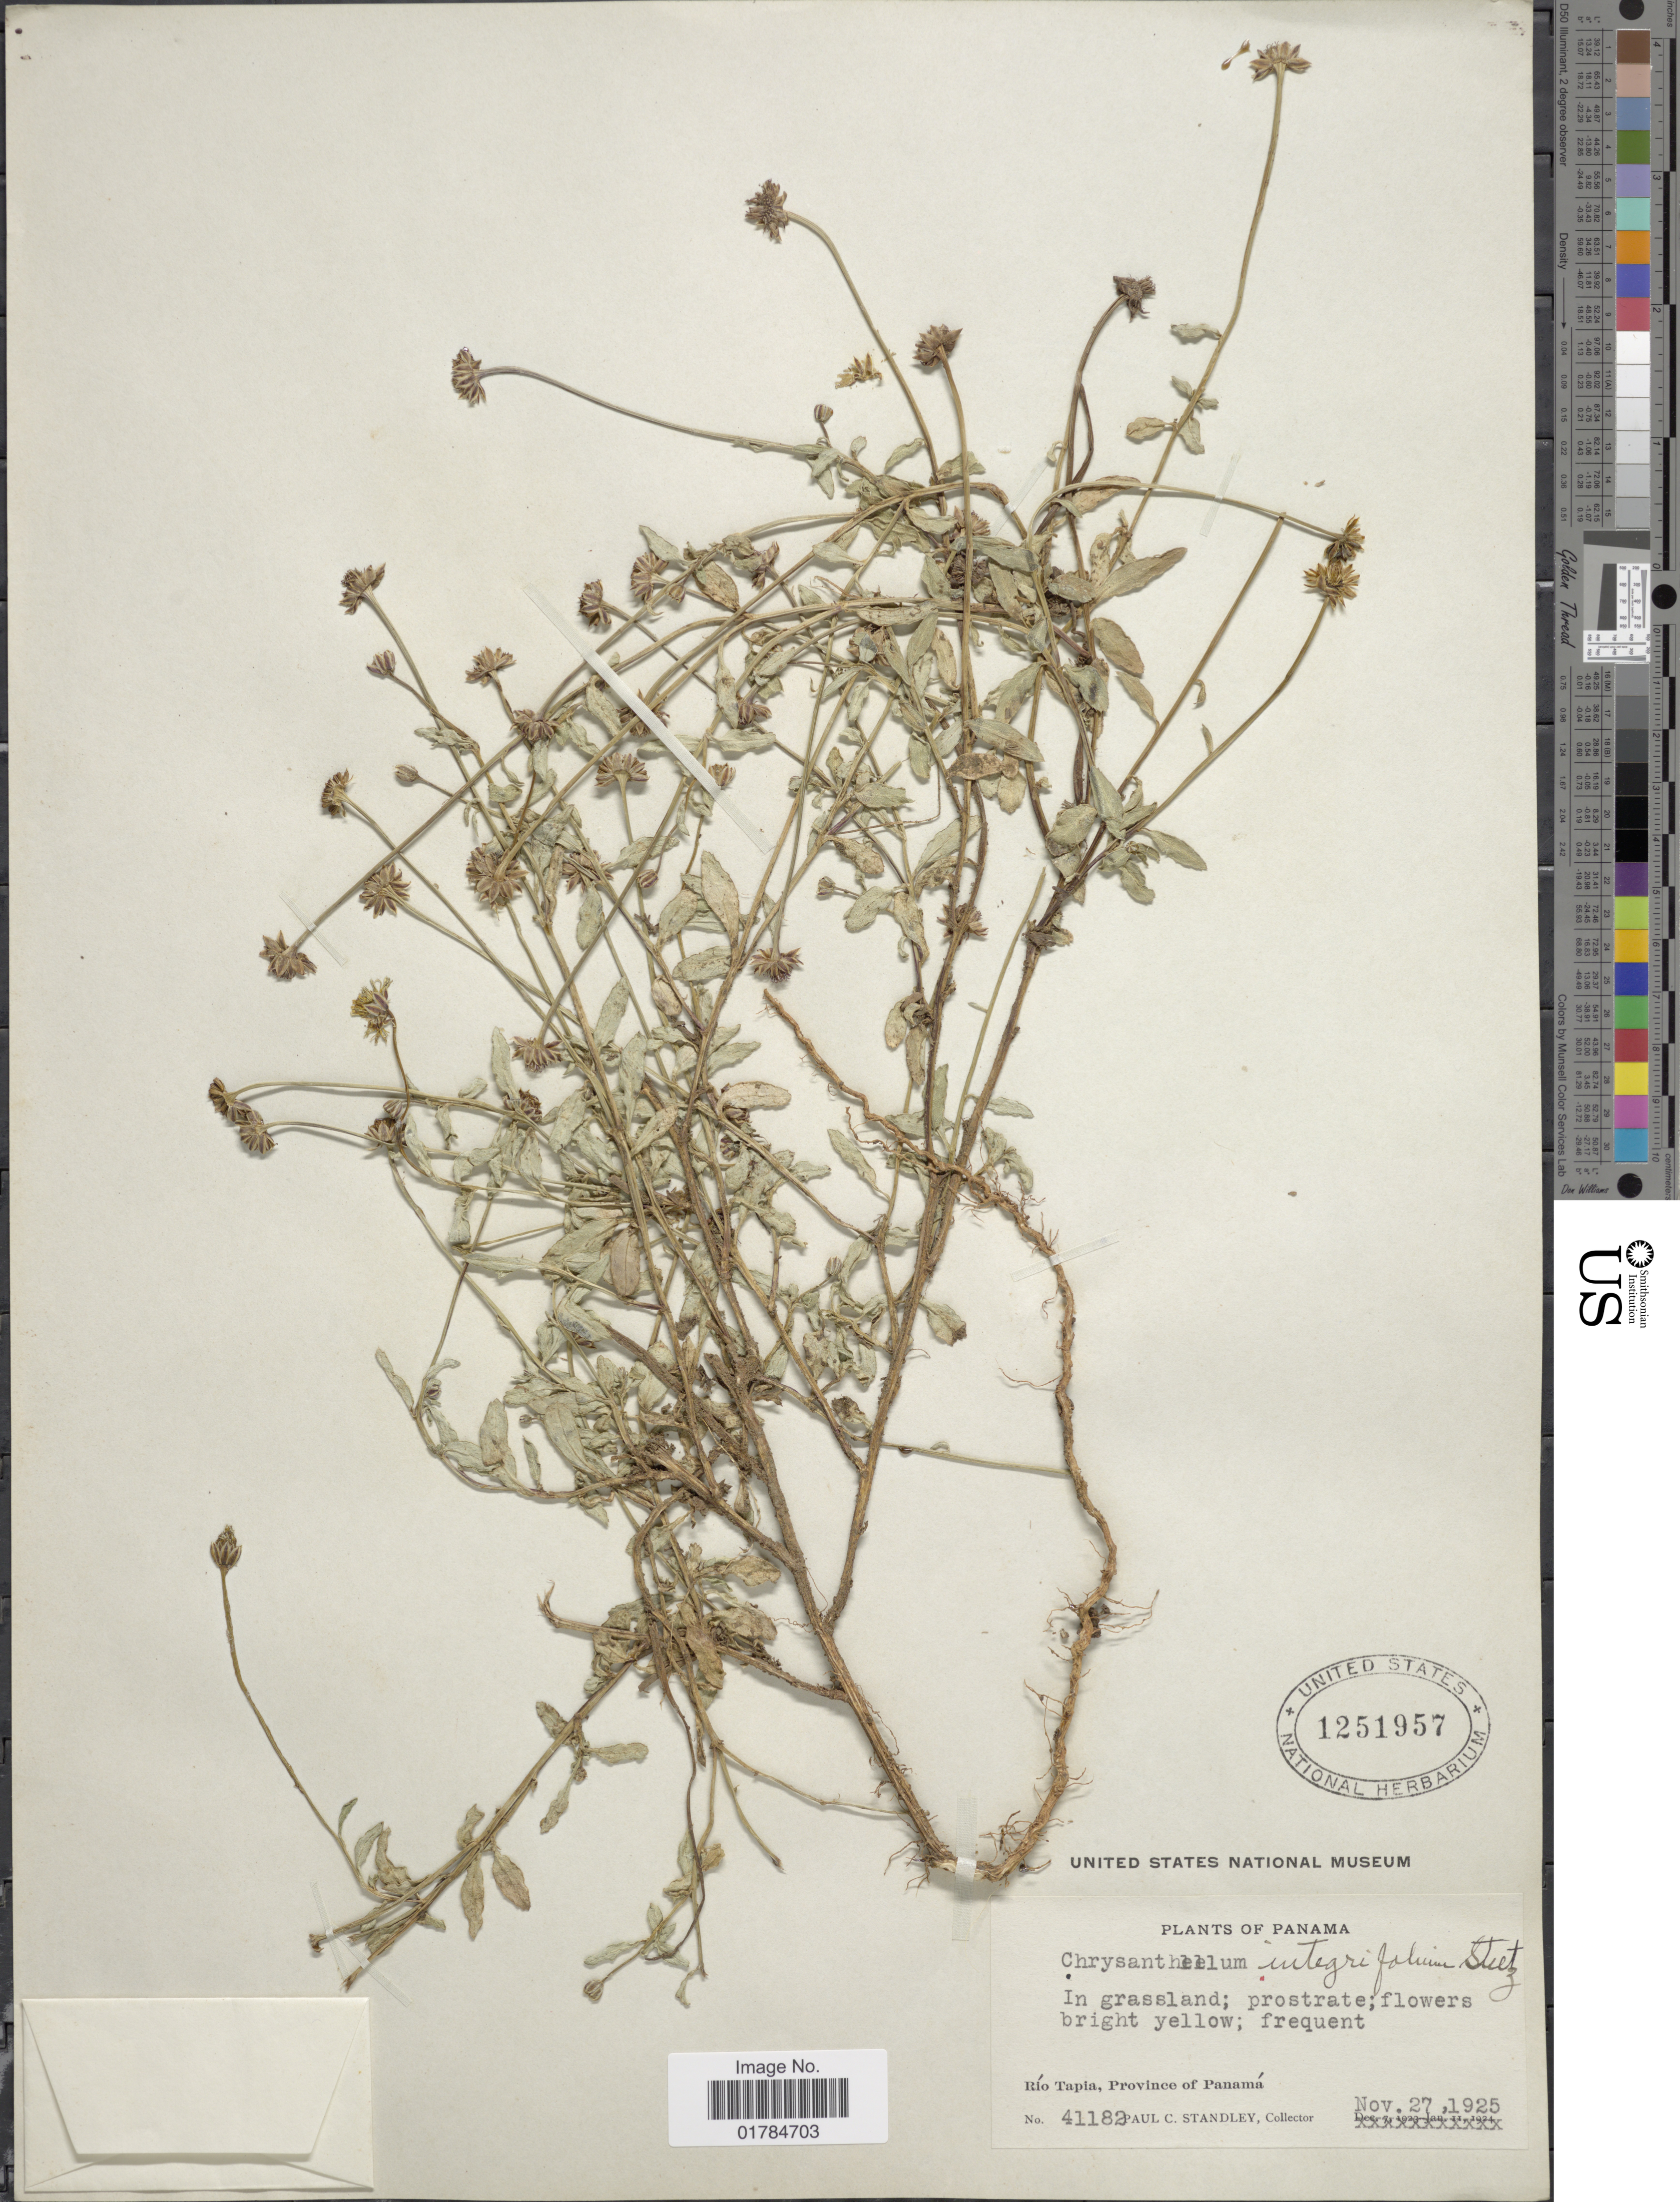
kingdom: Plantae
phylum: Tracheophyta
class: Magnoliopsida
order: Asterales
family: Asteraceae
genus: Chrysanthellum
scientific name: Chrysanthellum integrifolium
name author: Steetz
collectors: P. C. Standley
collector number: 41182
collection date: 1925-11-27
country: Panama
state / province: Panamá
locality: Rio Tapia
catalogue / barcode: US 1251957